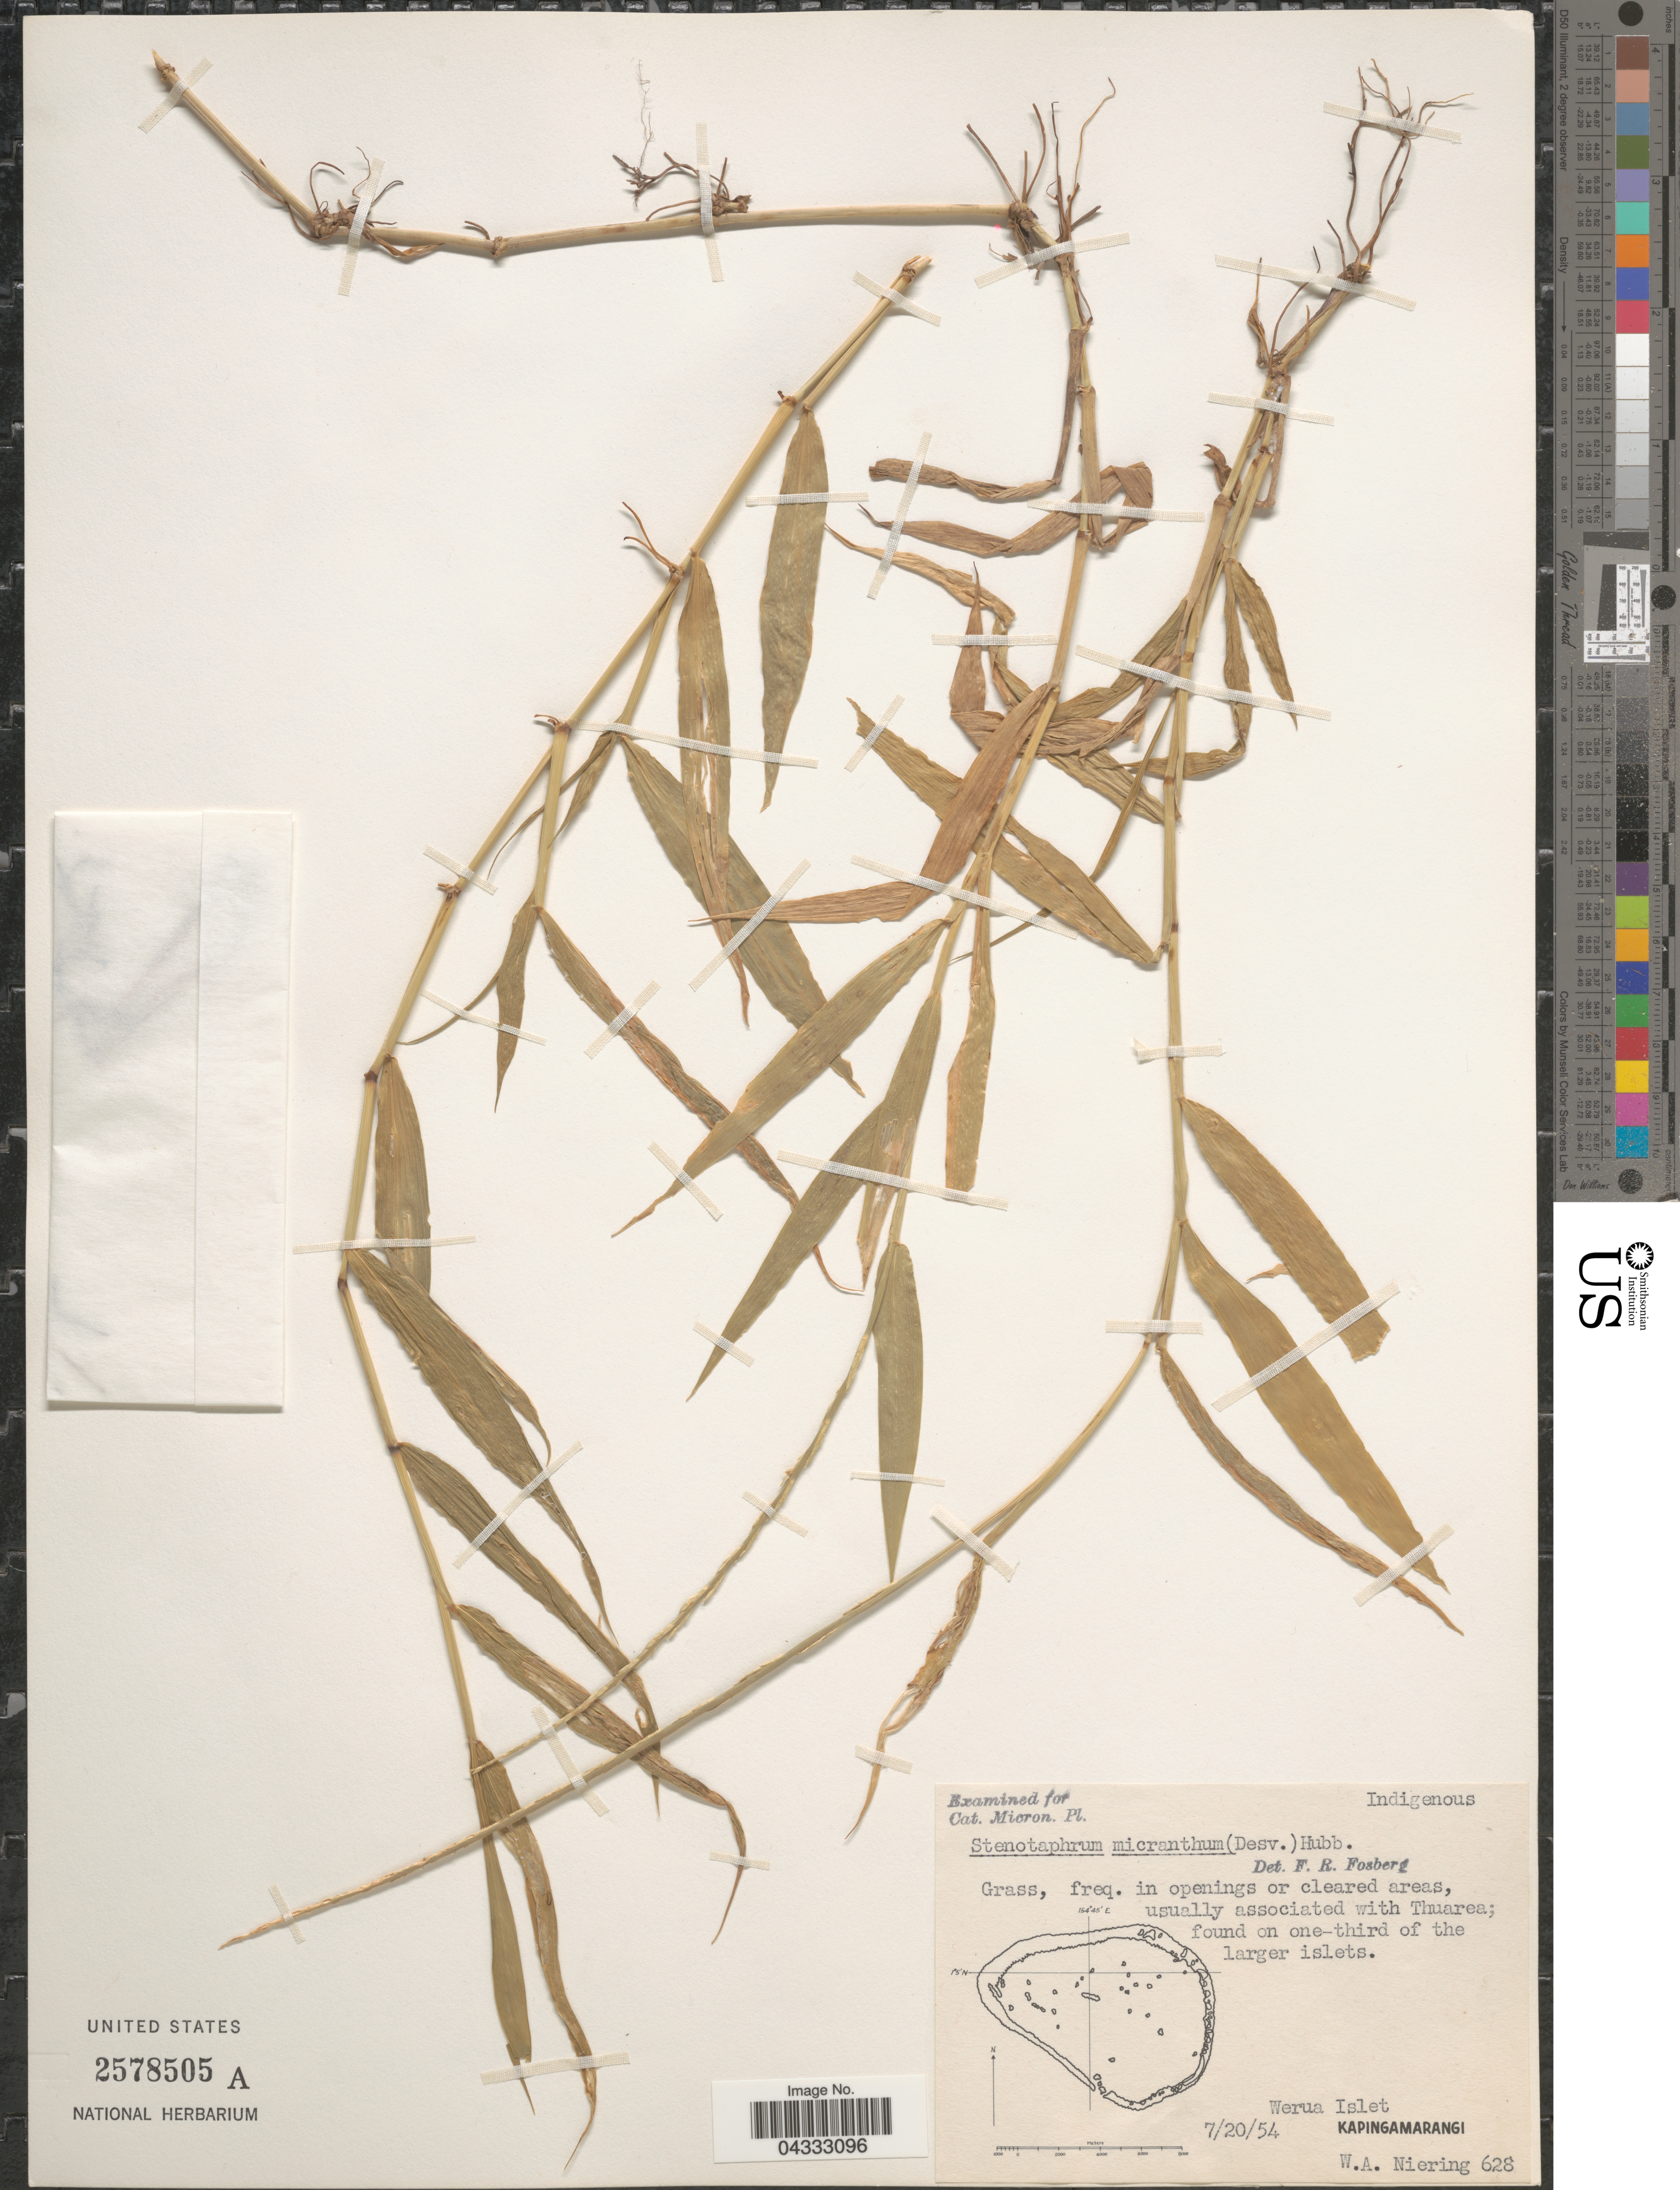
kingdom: Plantae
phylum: Tracheophyta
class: Liliopsida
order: Poales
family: Poaceae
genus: Stenotaphrum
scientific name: Stenotaphrum micranthum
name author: (Desv.) C.E. Hubb.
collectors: W. Niering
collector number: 628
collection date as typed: Transcribed d/m/y: 20/7/54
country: Micronesia, Federated States of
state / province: Pohnpei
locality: Werua Islet. Kapingamarangi.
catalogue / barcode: US 2578505A